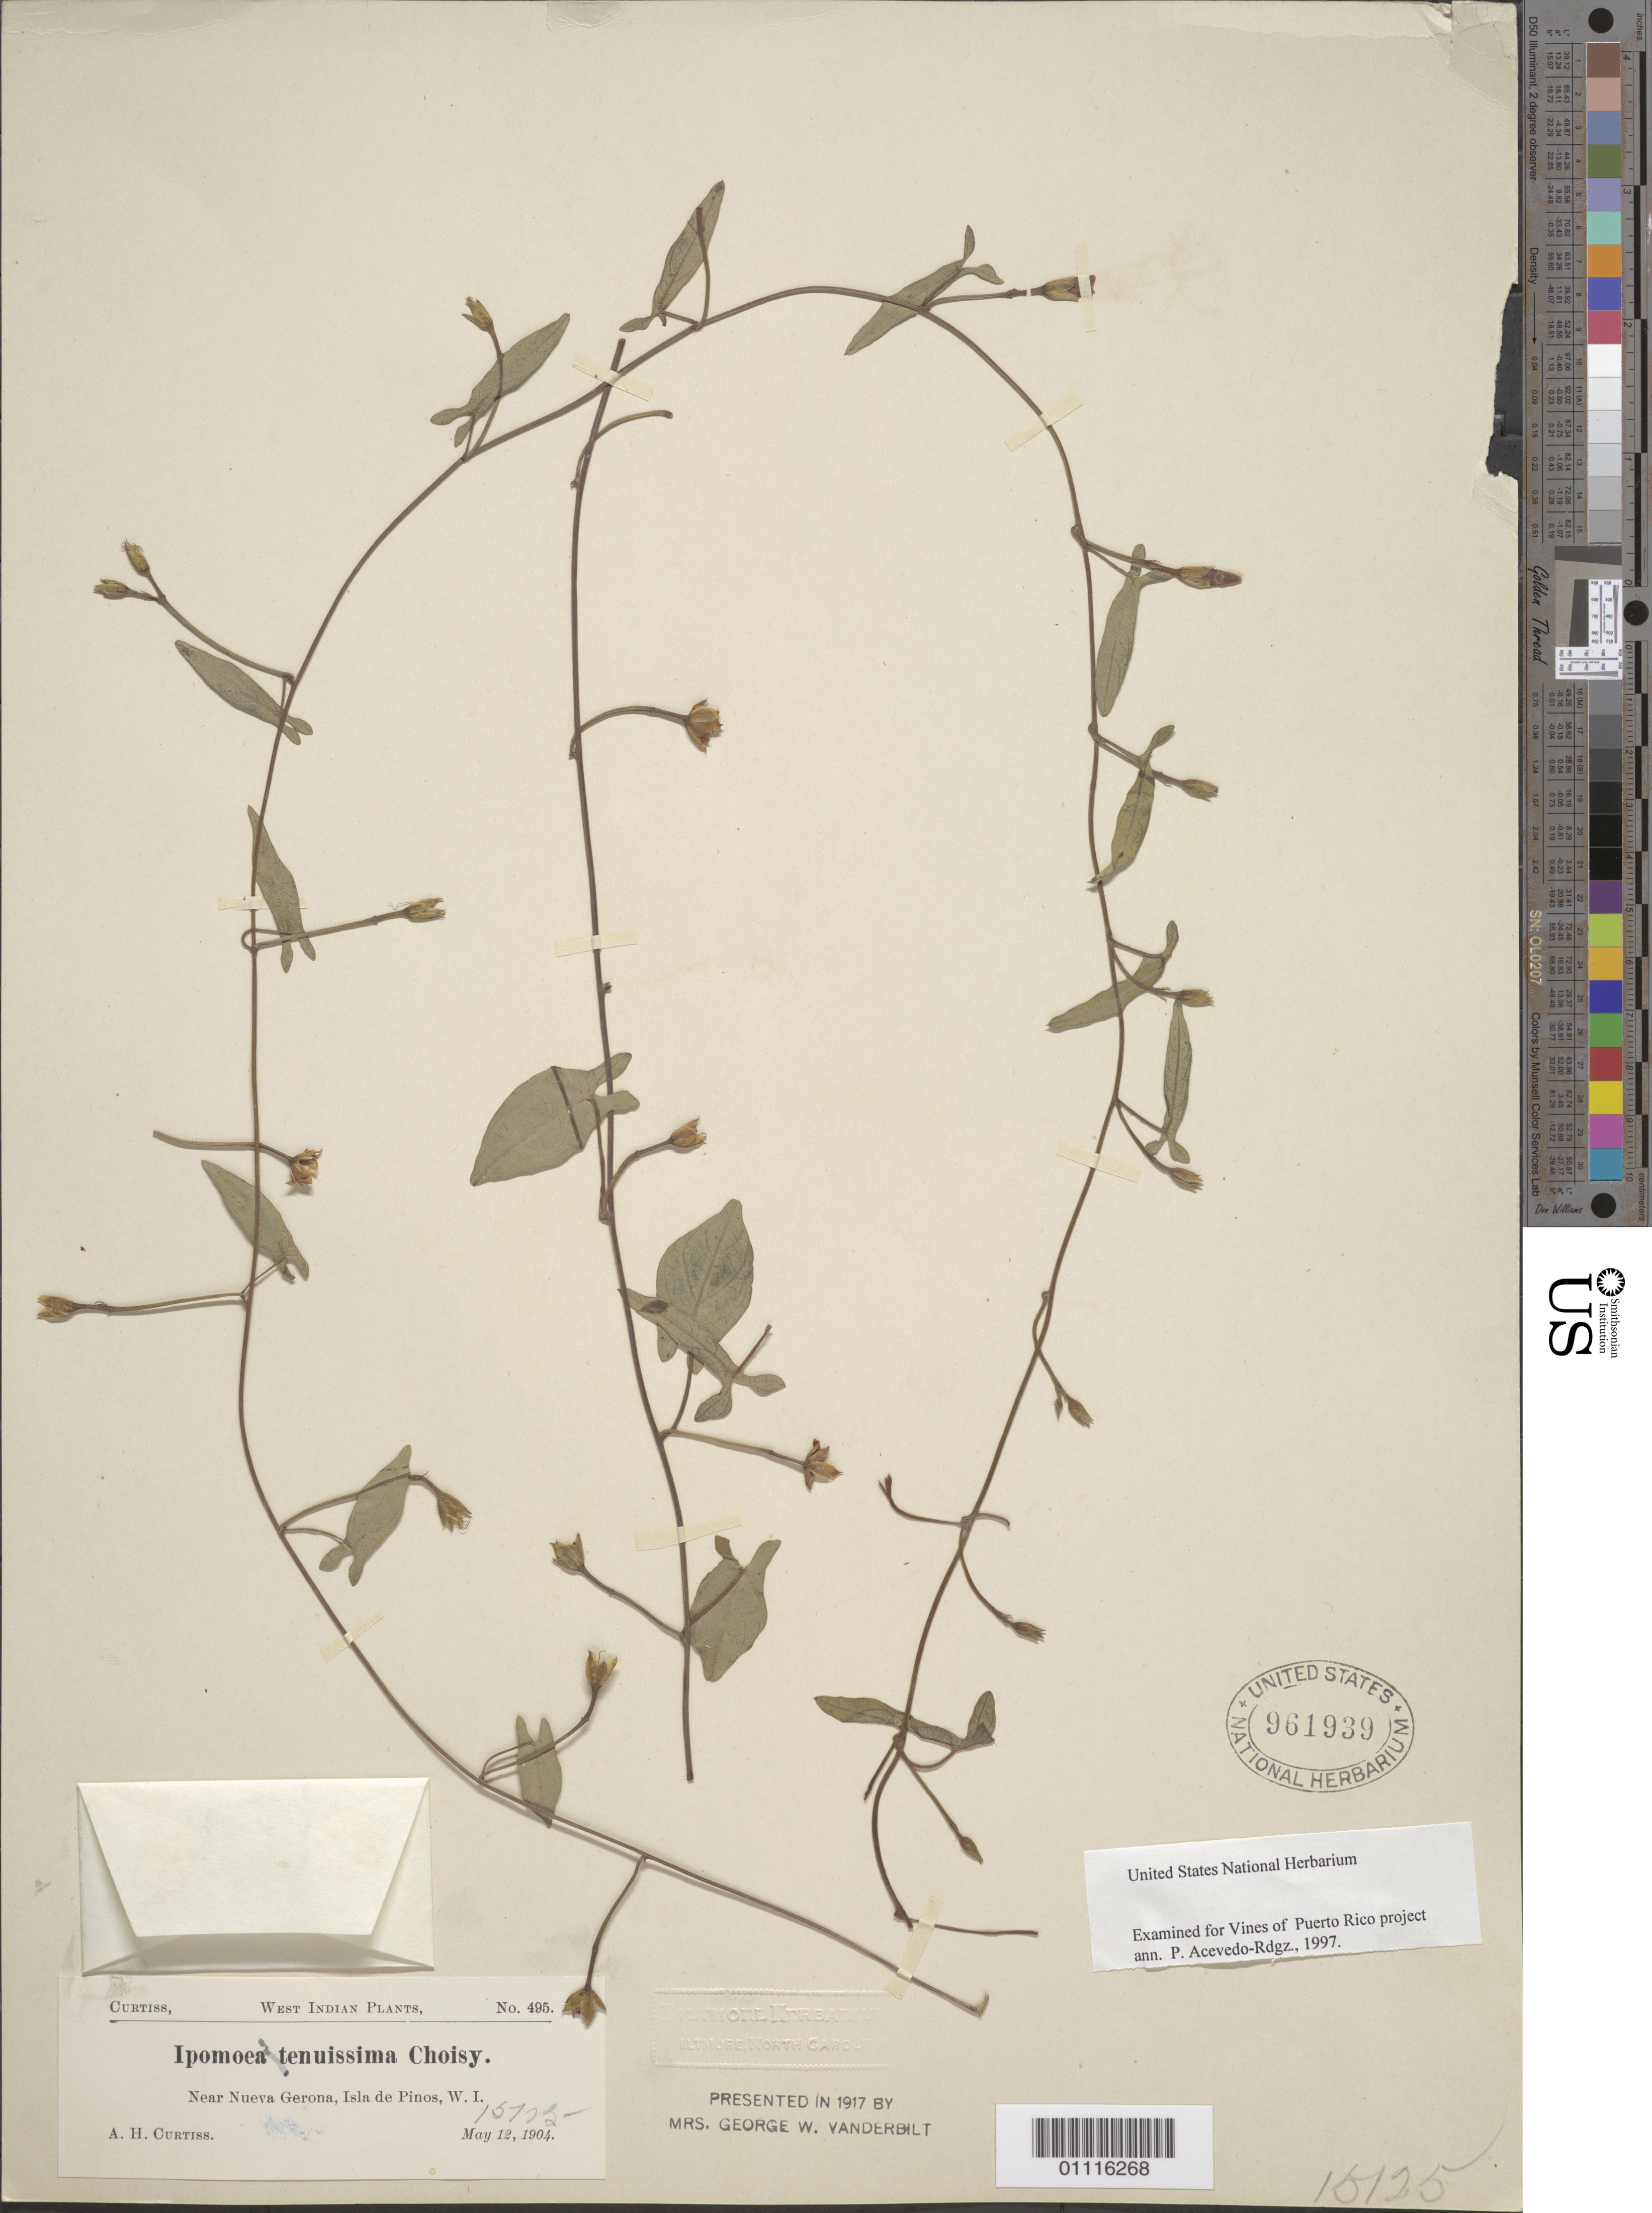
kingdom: Plantae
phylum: Tracheophyta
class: Magnoliopsida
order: Solanales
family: Convolvulaceae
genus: Ipomoea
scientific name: Ipomoea tenuissima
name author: Choisy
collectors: A. H. Curtiss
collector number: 495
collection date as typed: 12 May 1904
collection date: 1904-05-12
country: Cuba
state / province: Isla de La Juventud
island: Isla de la Juventud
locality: Isle of Pines, Near Nueva Gerona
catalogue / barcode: US 961939